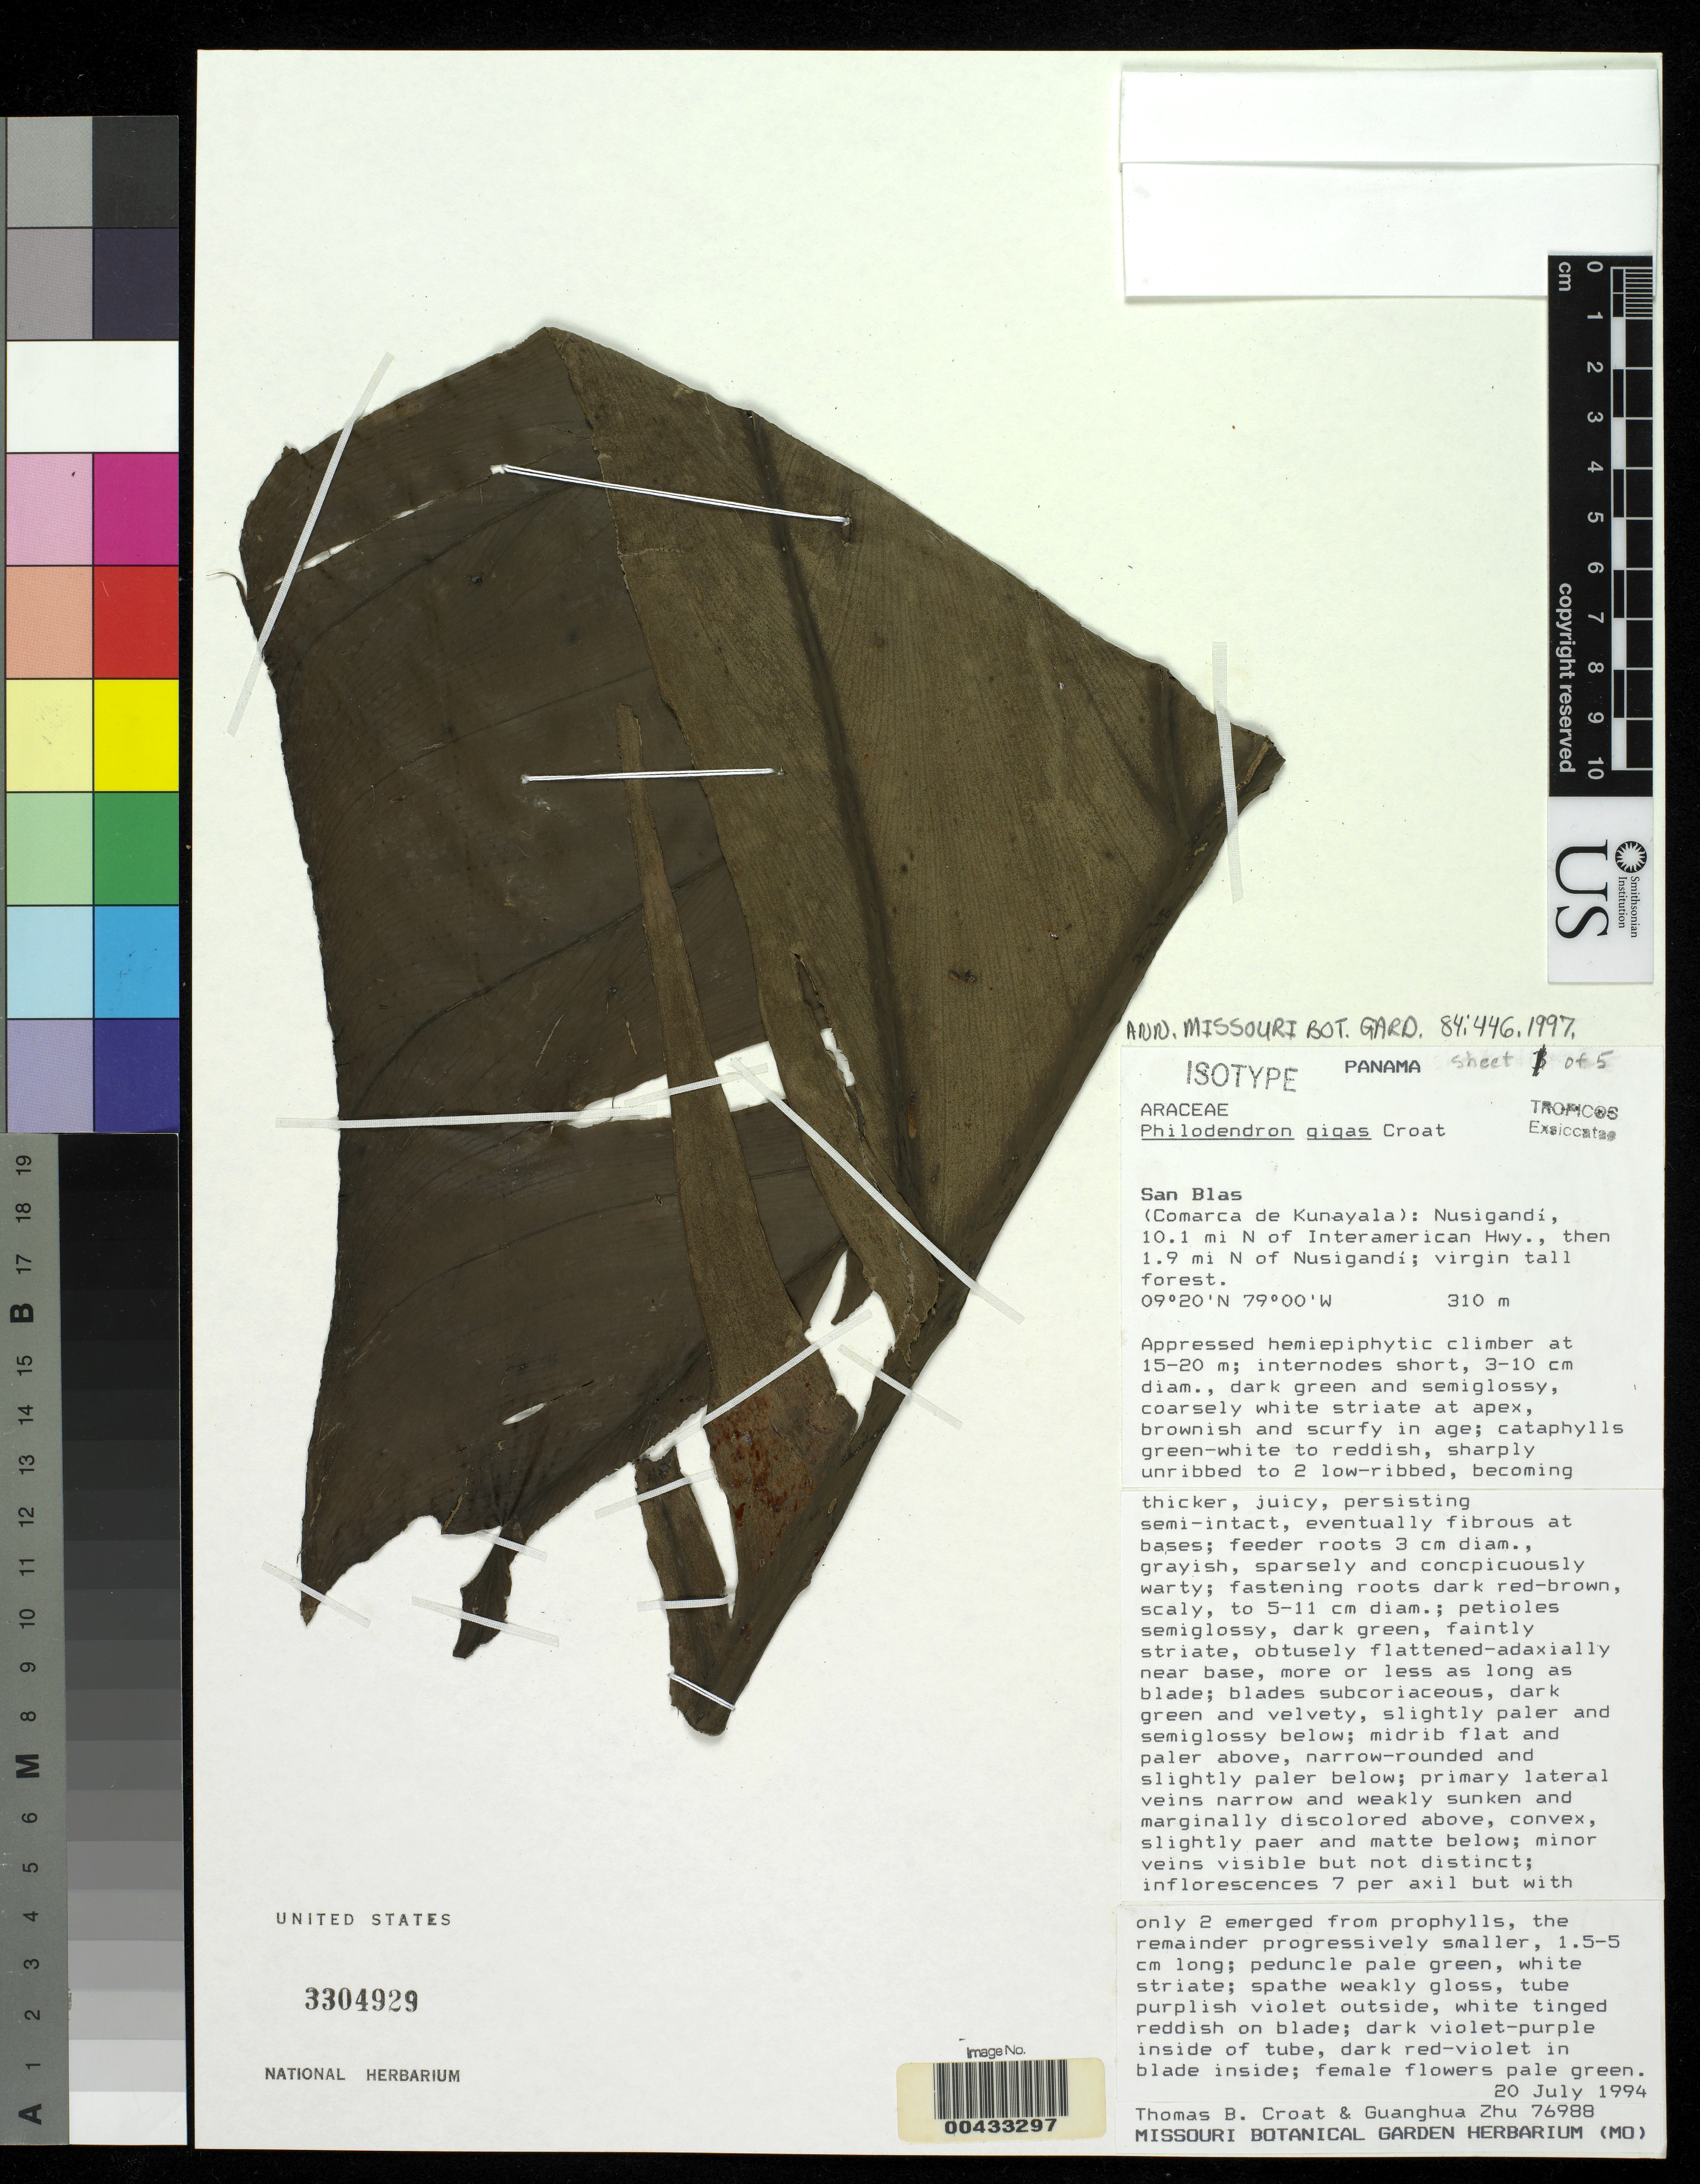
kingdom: Plantae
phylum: Tracheophyta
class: Liliopsida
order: Alismatales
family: Araceae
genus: Philodendron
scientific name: Philodendron gigas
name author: Croat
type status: Isotype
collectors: T. B. Croat & G. H. Zhu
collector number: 76988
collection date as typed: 20 Jul 1994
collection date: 1994-07-20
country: Panama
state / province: Kuna Yala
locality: Comarca de Kunayala, Nusigandi, 10.1 mi N of Intermountain Hwy, then 1.9 mi N of Nusigandi.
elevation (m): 310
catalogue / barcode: US 3304929